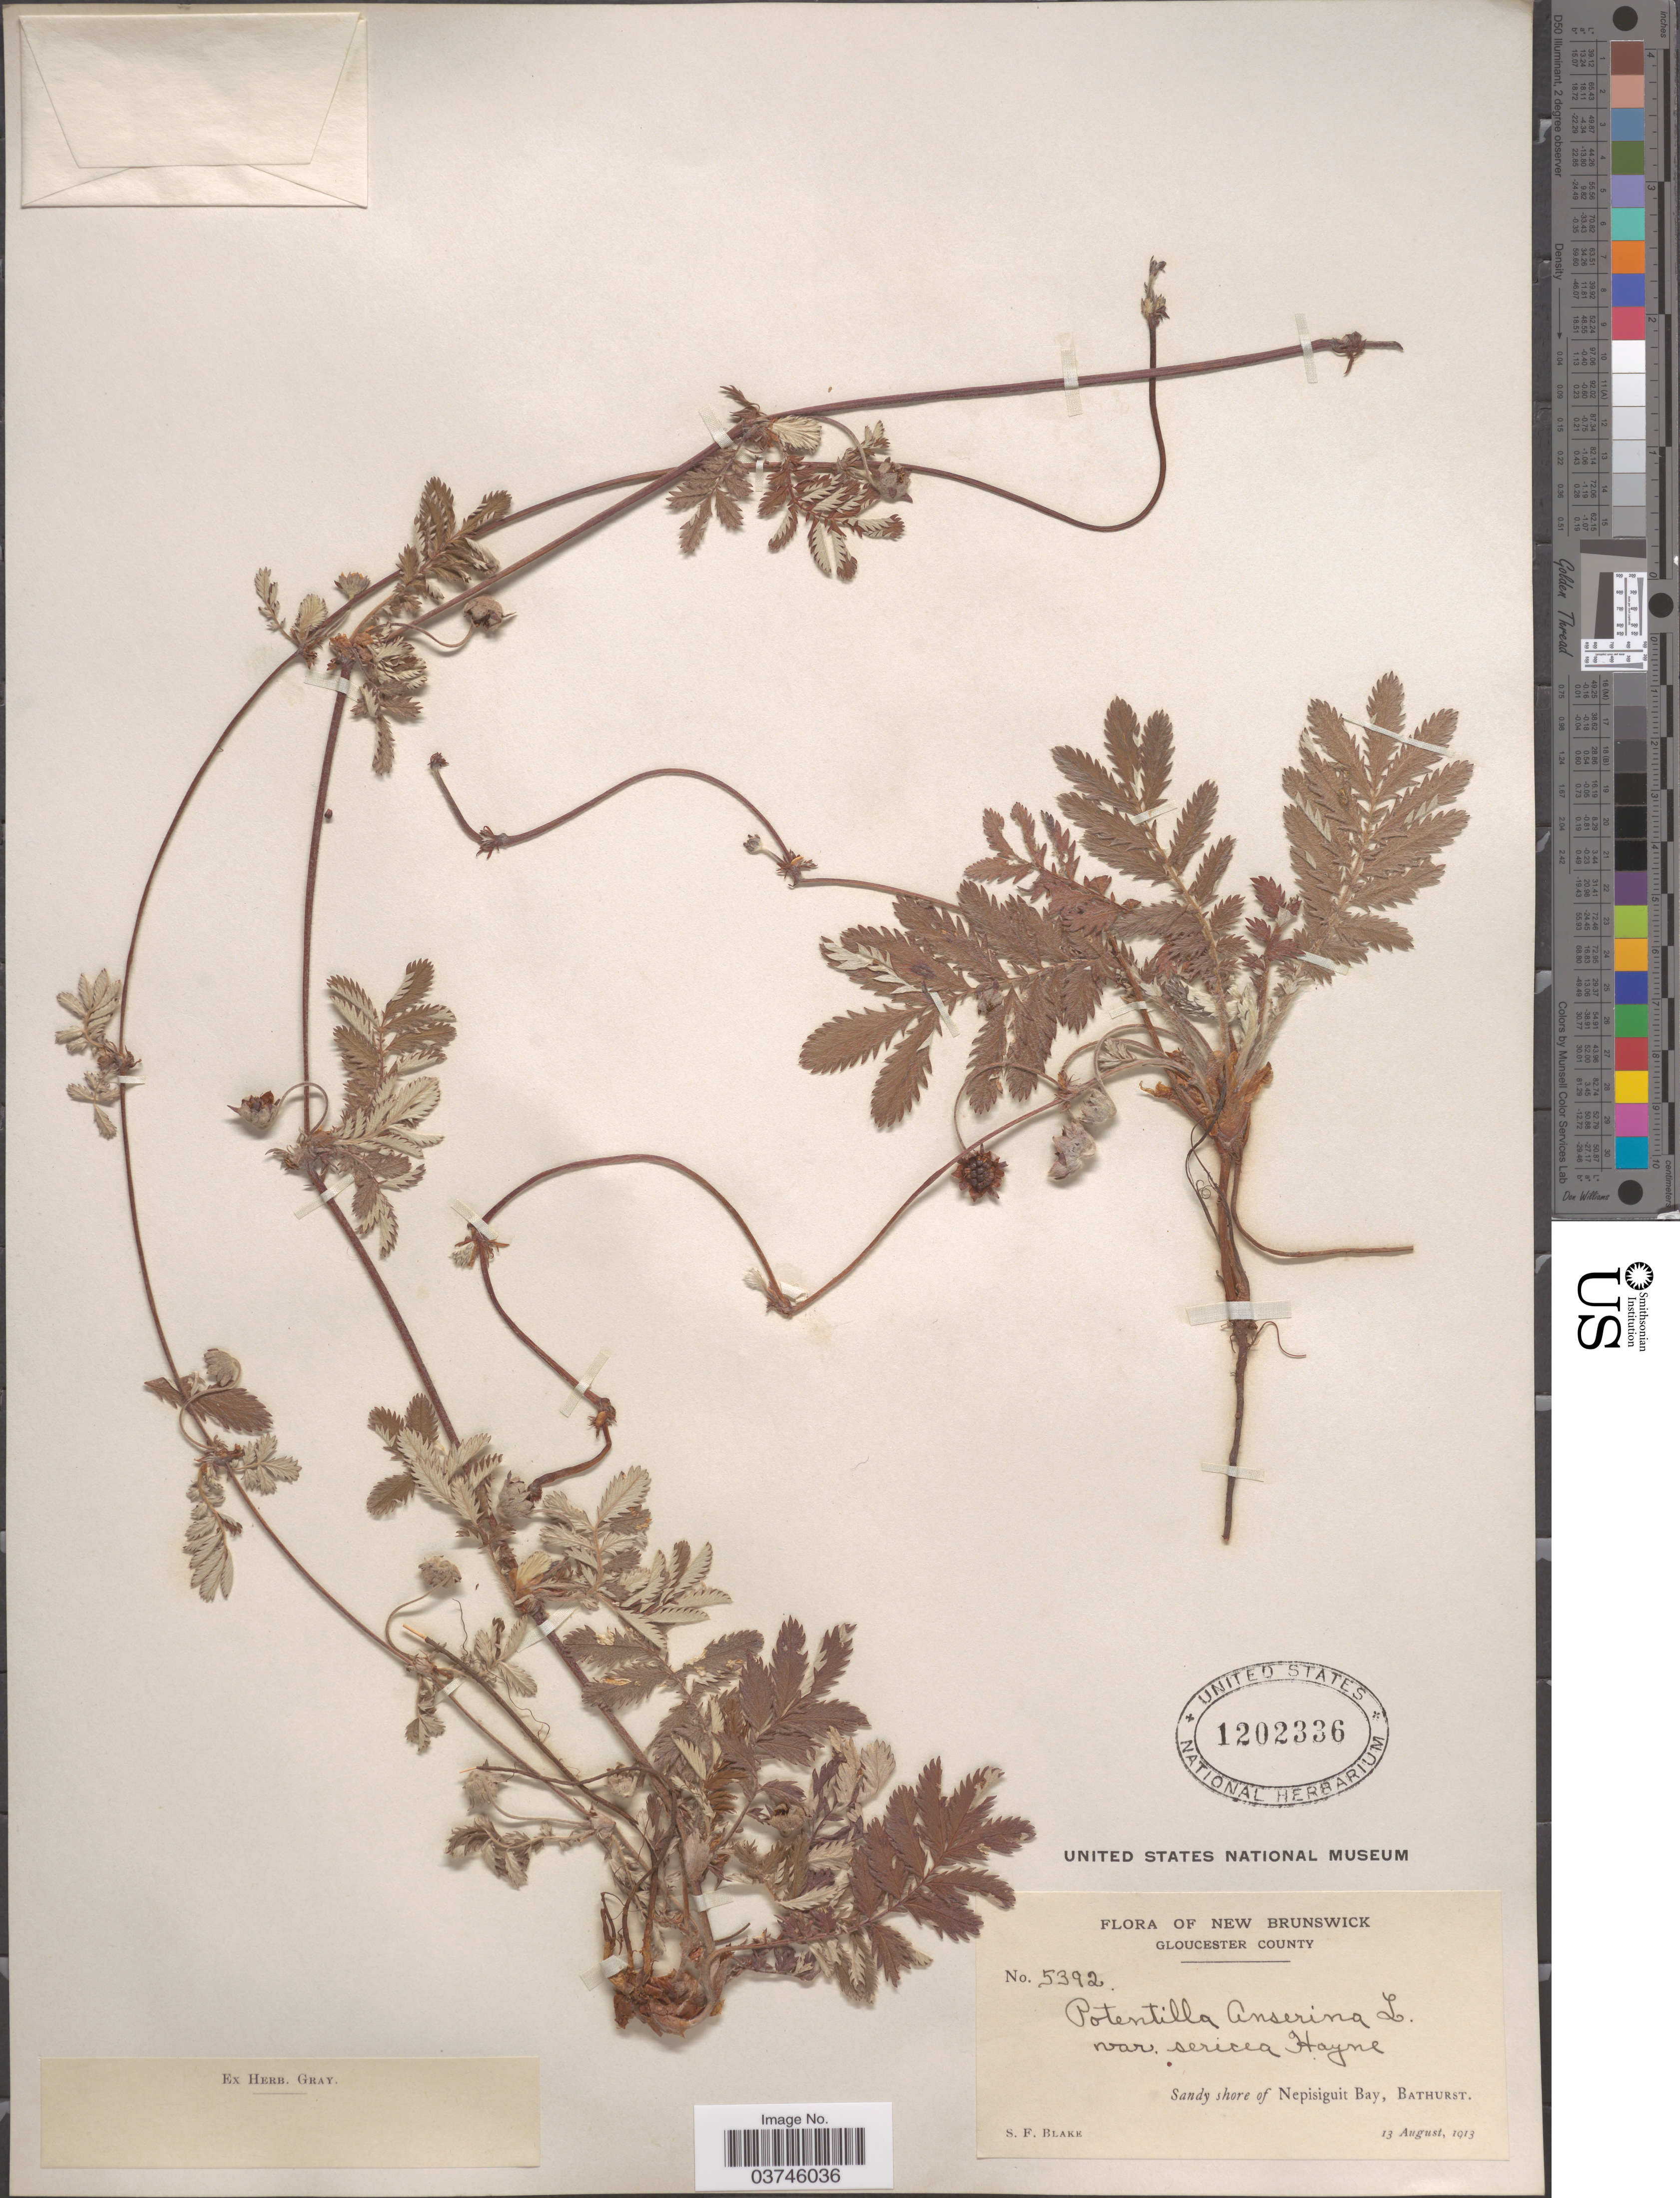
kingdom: Plantae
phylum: Tracheophyta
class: Magnoliopsida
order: Rosales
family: Rosaceae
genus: Argentina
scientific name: Argentina anserina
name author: (L.) Rydb.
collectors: S. Blake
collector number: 5392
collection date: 1913-08-13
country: Canada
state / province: New Brunswick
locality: Gloucester County. Sandy shore of Nepisiguit Bay, Bathurst.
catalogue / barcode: US 1202336